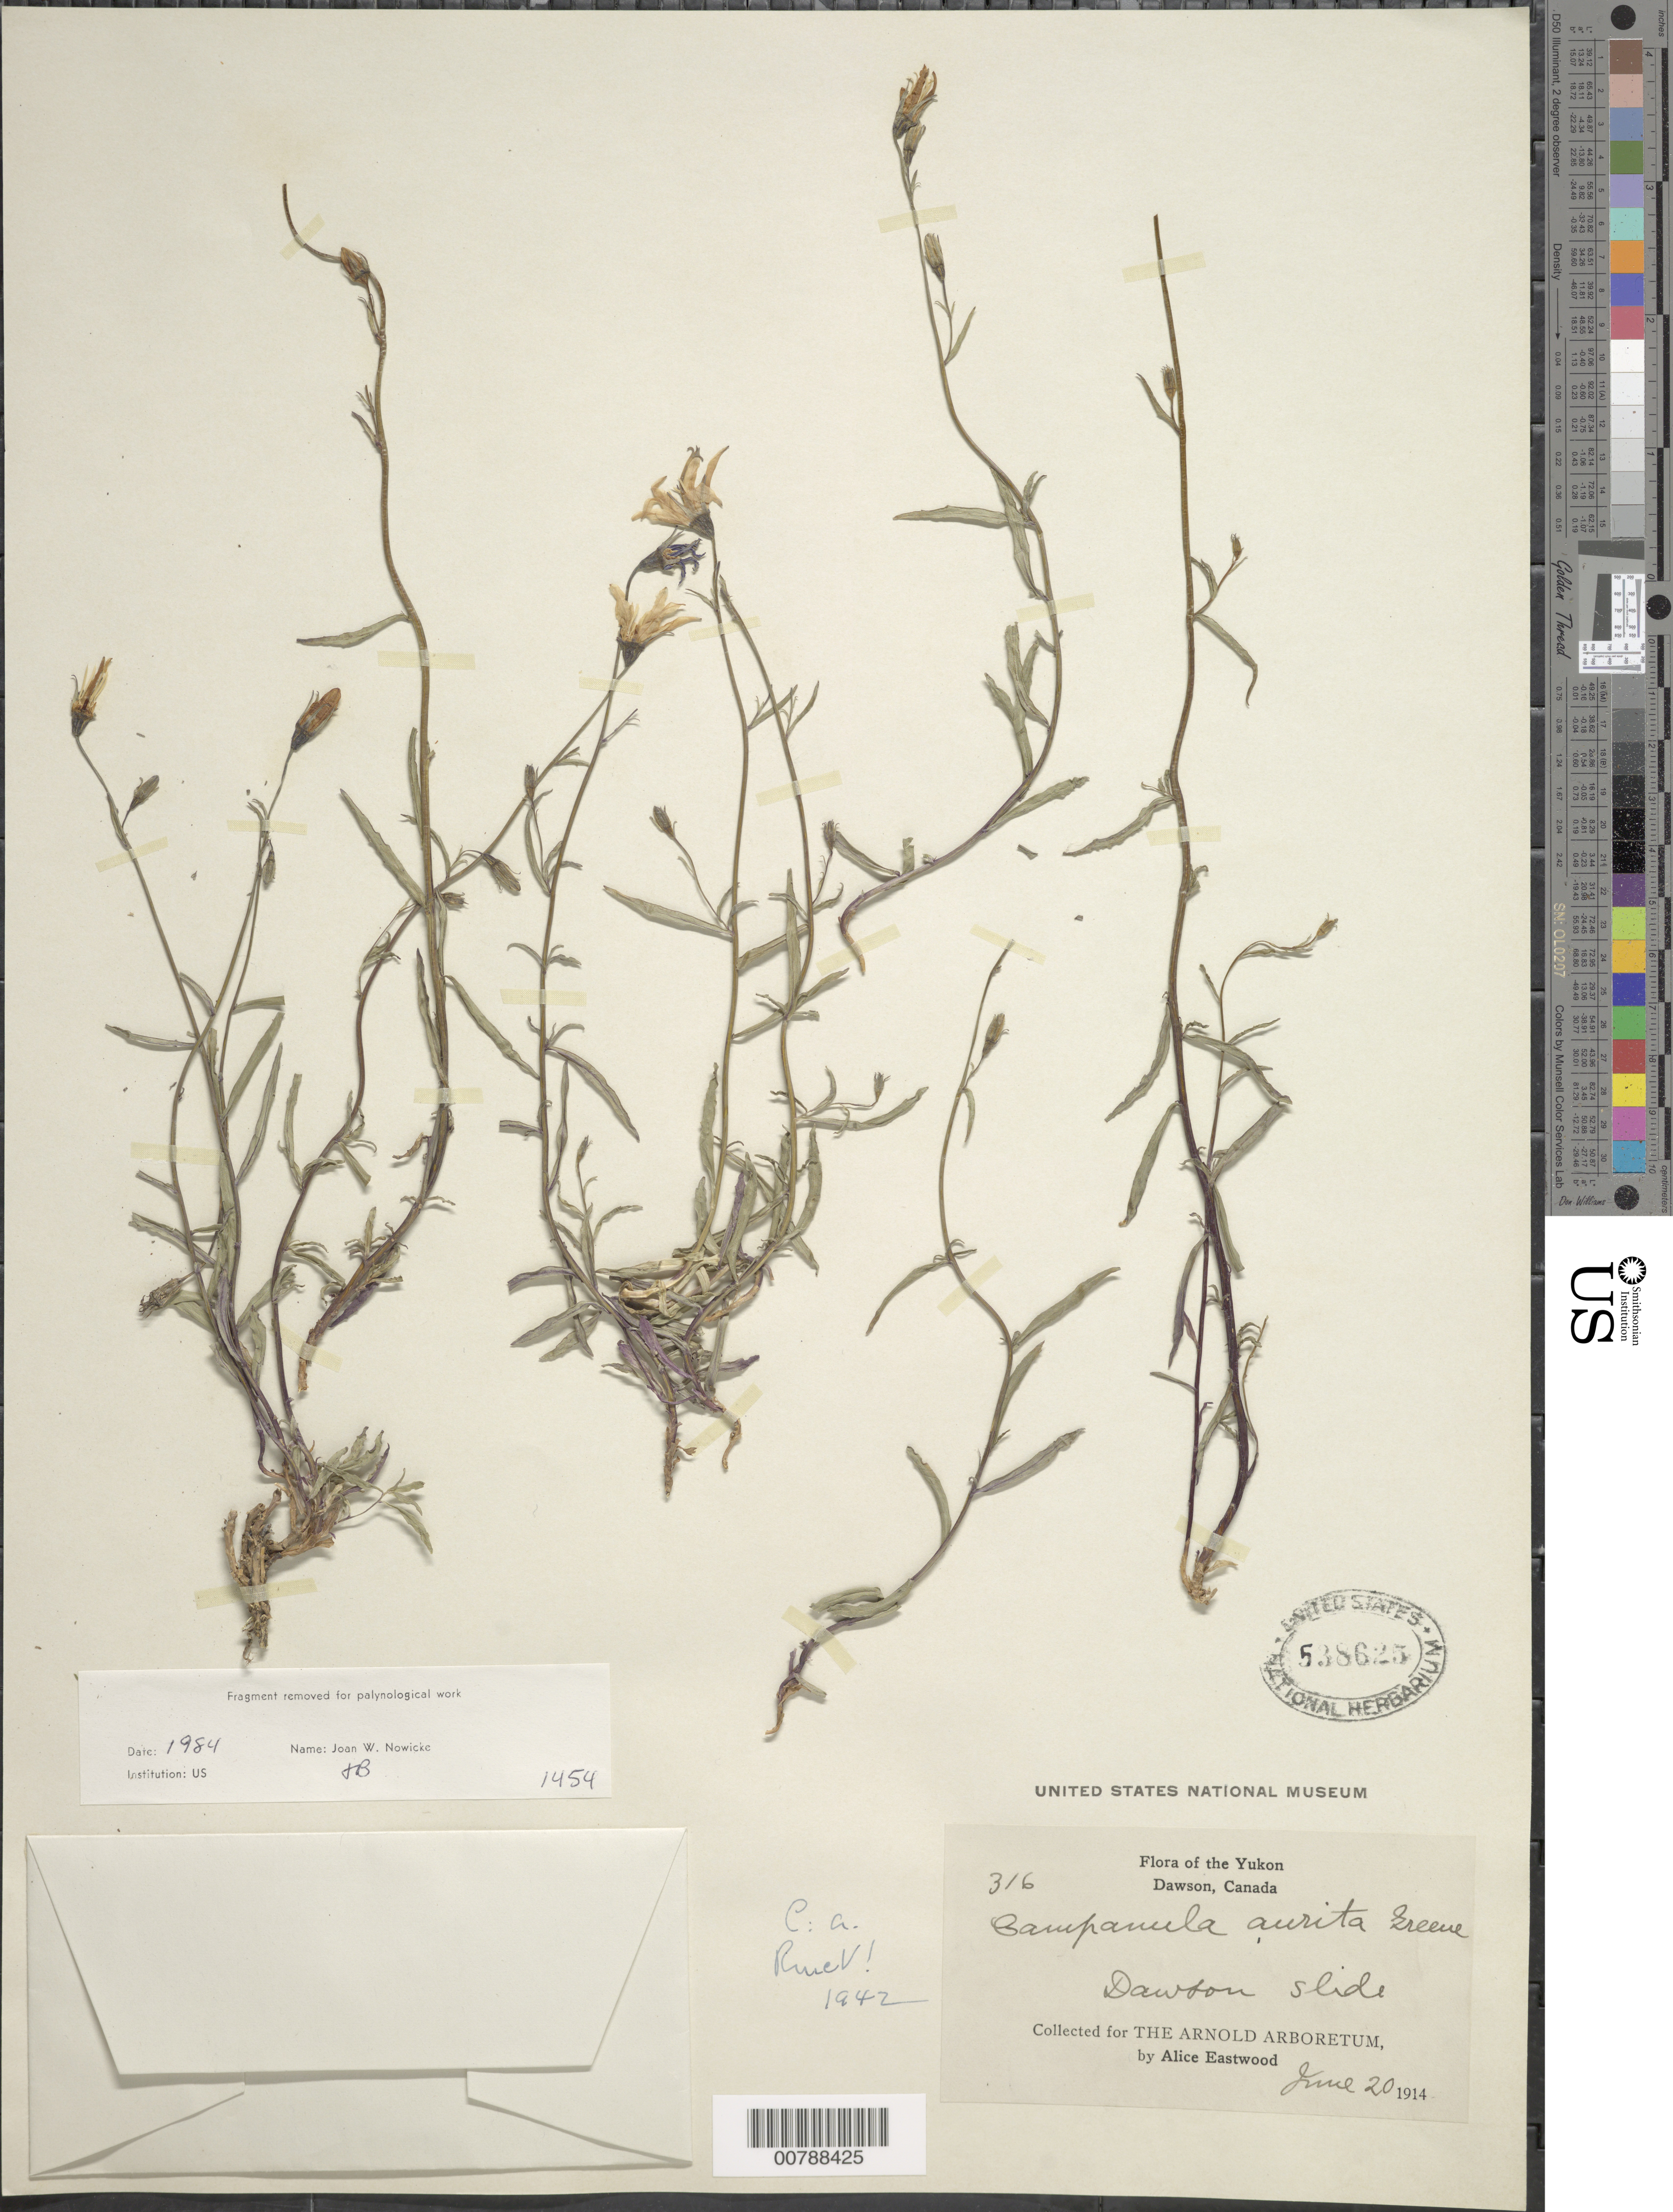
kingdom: Plantae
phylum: Tracheophyta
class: Magnoliopsida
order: Asterales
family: Campanulaceae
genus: Campanula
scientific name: Campanula aurita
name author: Greene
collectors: A. Eastwood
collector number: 316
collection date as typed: June 20, 1914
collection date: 1914-06-20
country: Canada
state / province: Yukon Territory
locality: Dawson slide, Dawson.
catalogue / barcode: US 538625